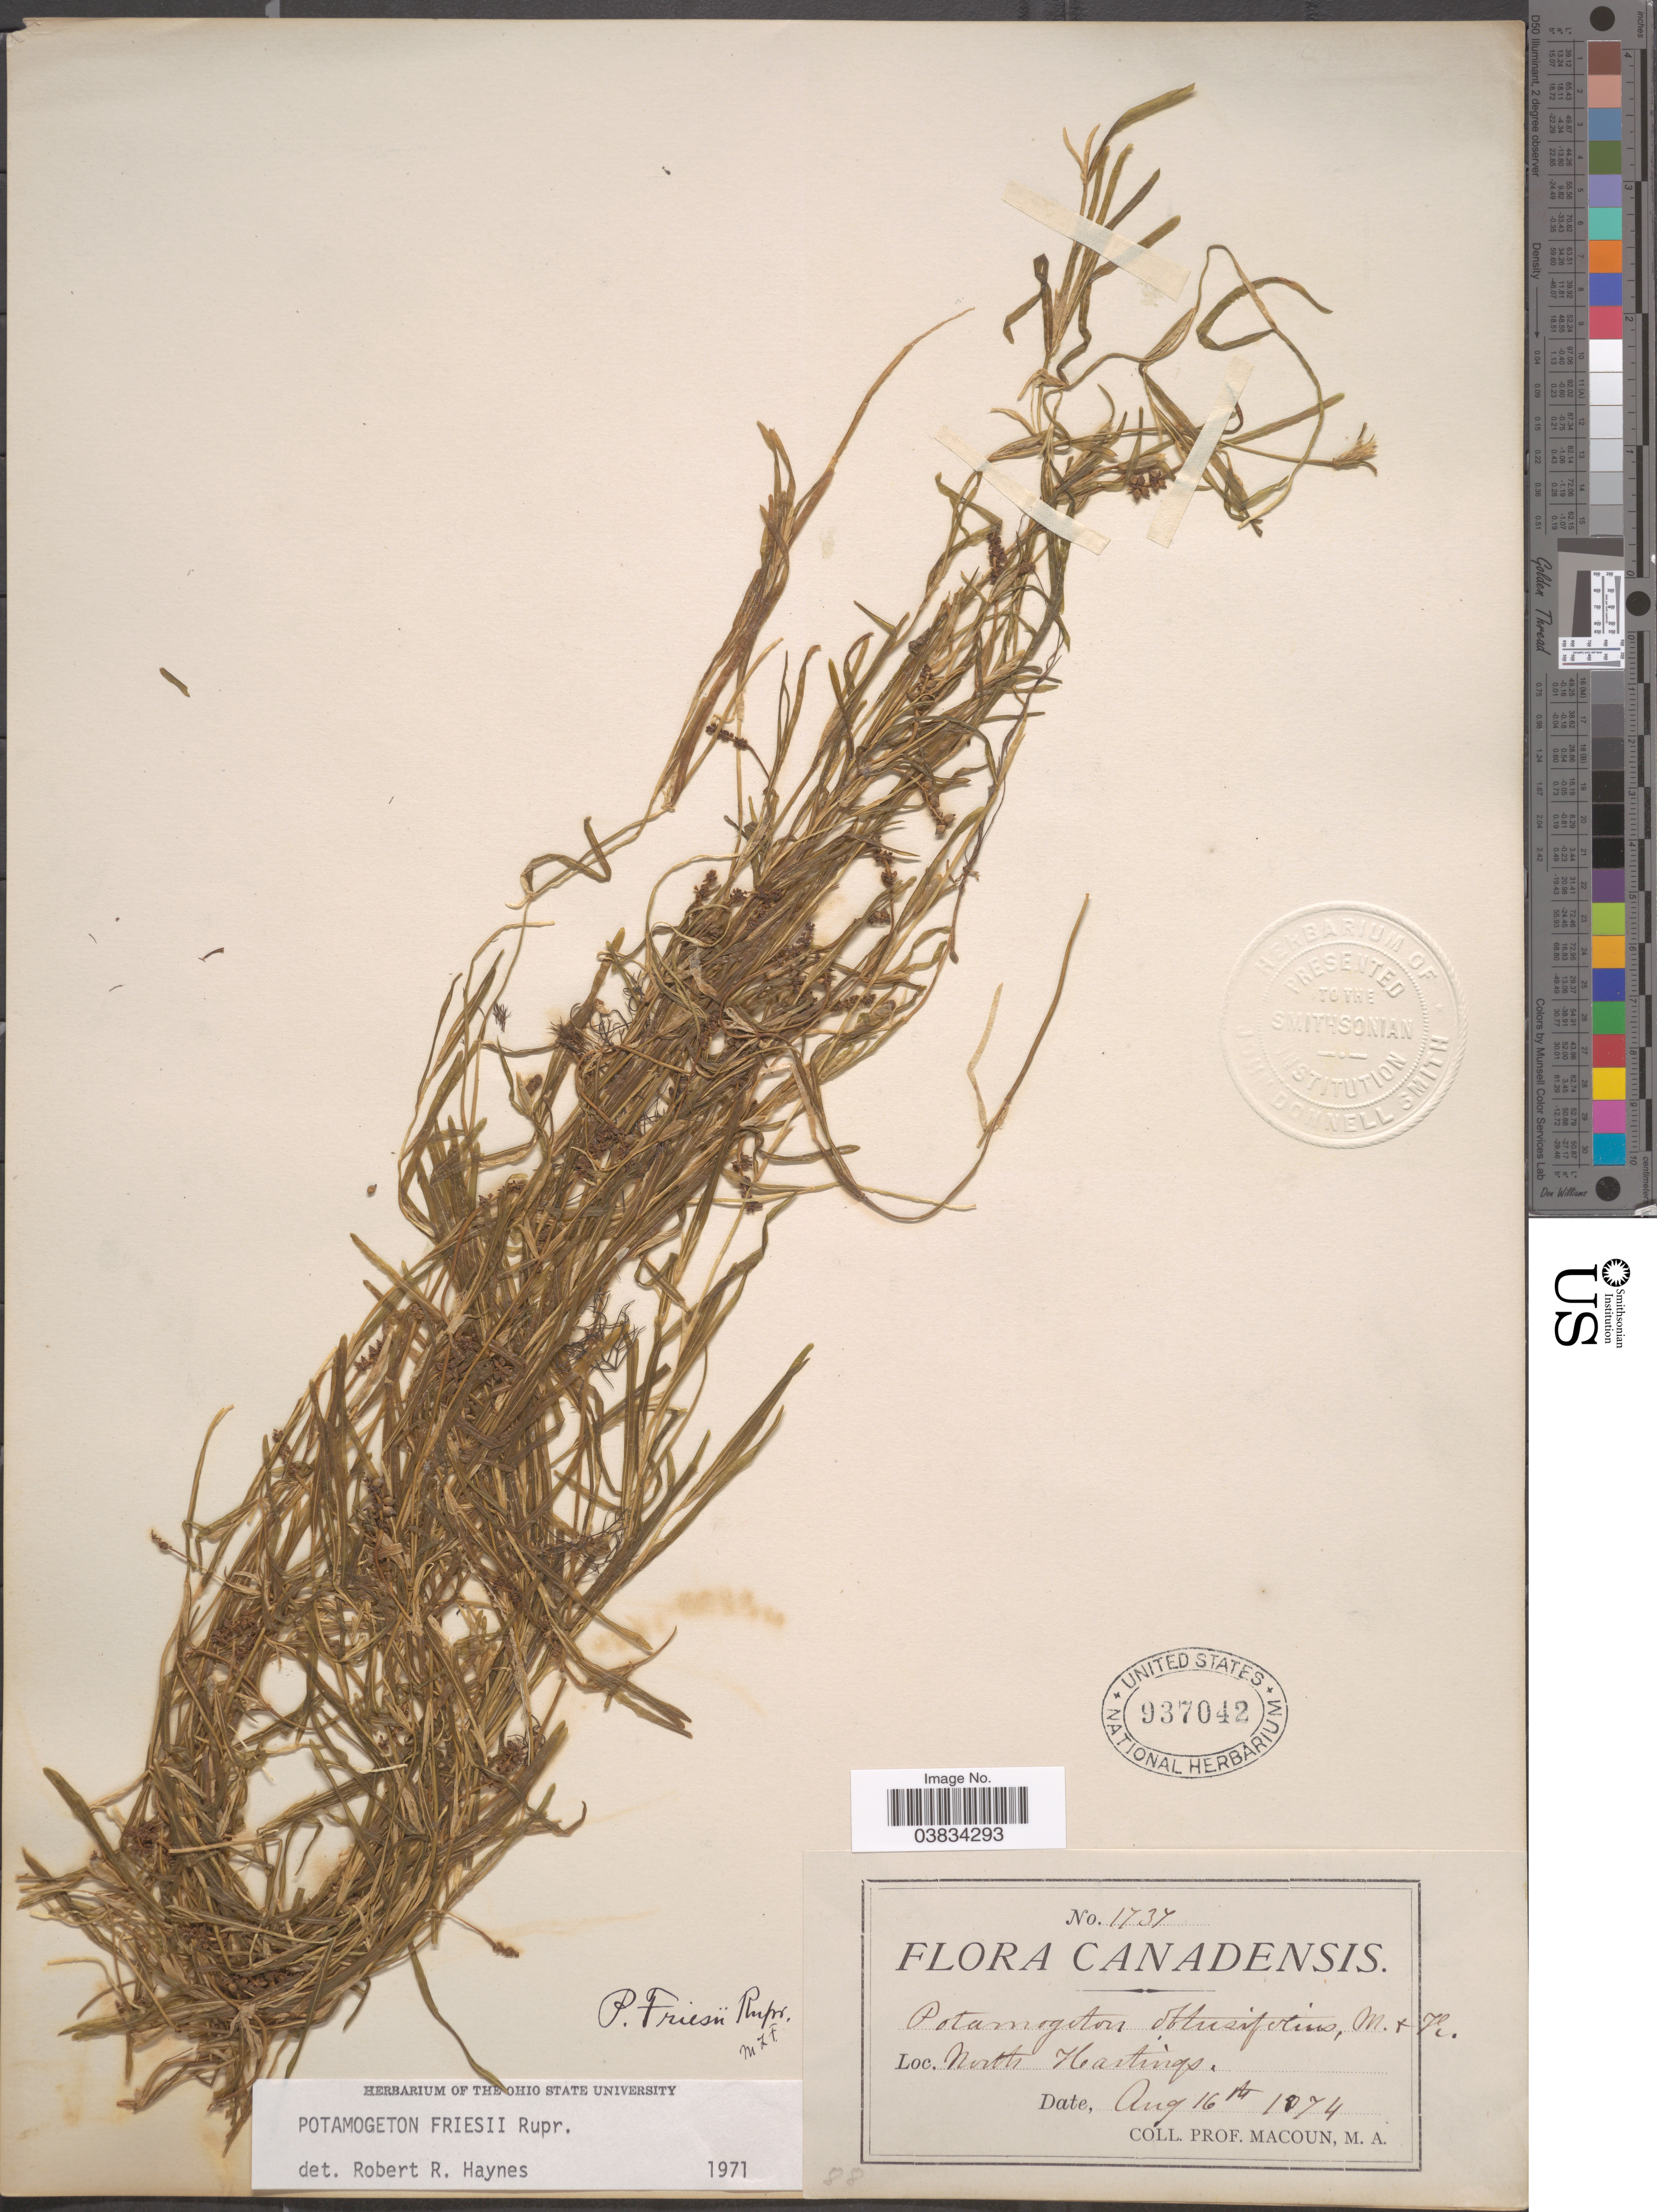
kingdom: Plantae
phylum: Tracheophyta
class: Liliopsida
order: Alismatales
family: Potamogetonaceae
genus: Potamogeton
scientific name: Potamogeton friesii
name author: Rupr.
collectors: Prof. Macoun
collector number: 1737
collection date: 1874-08-16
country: Canada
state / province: Ontario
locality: North Hastings.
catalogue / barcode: US 937042